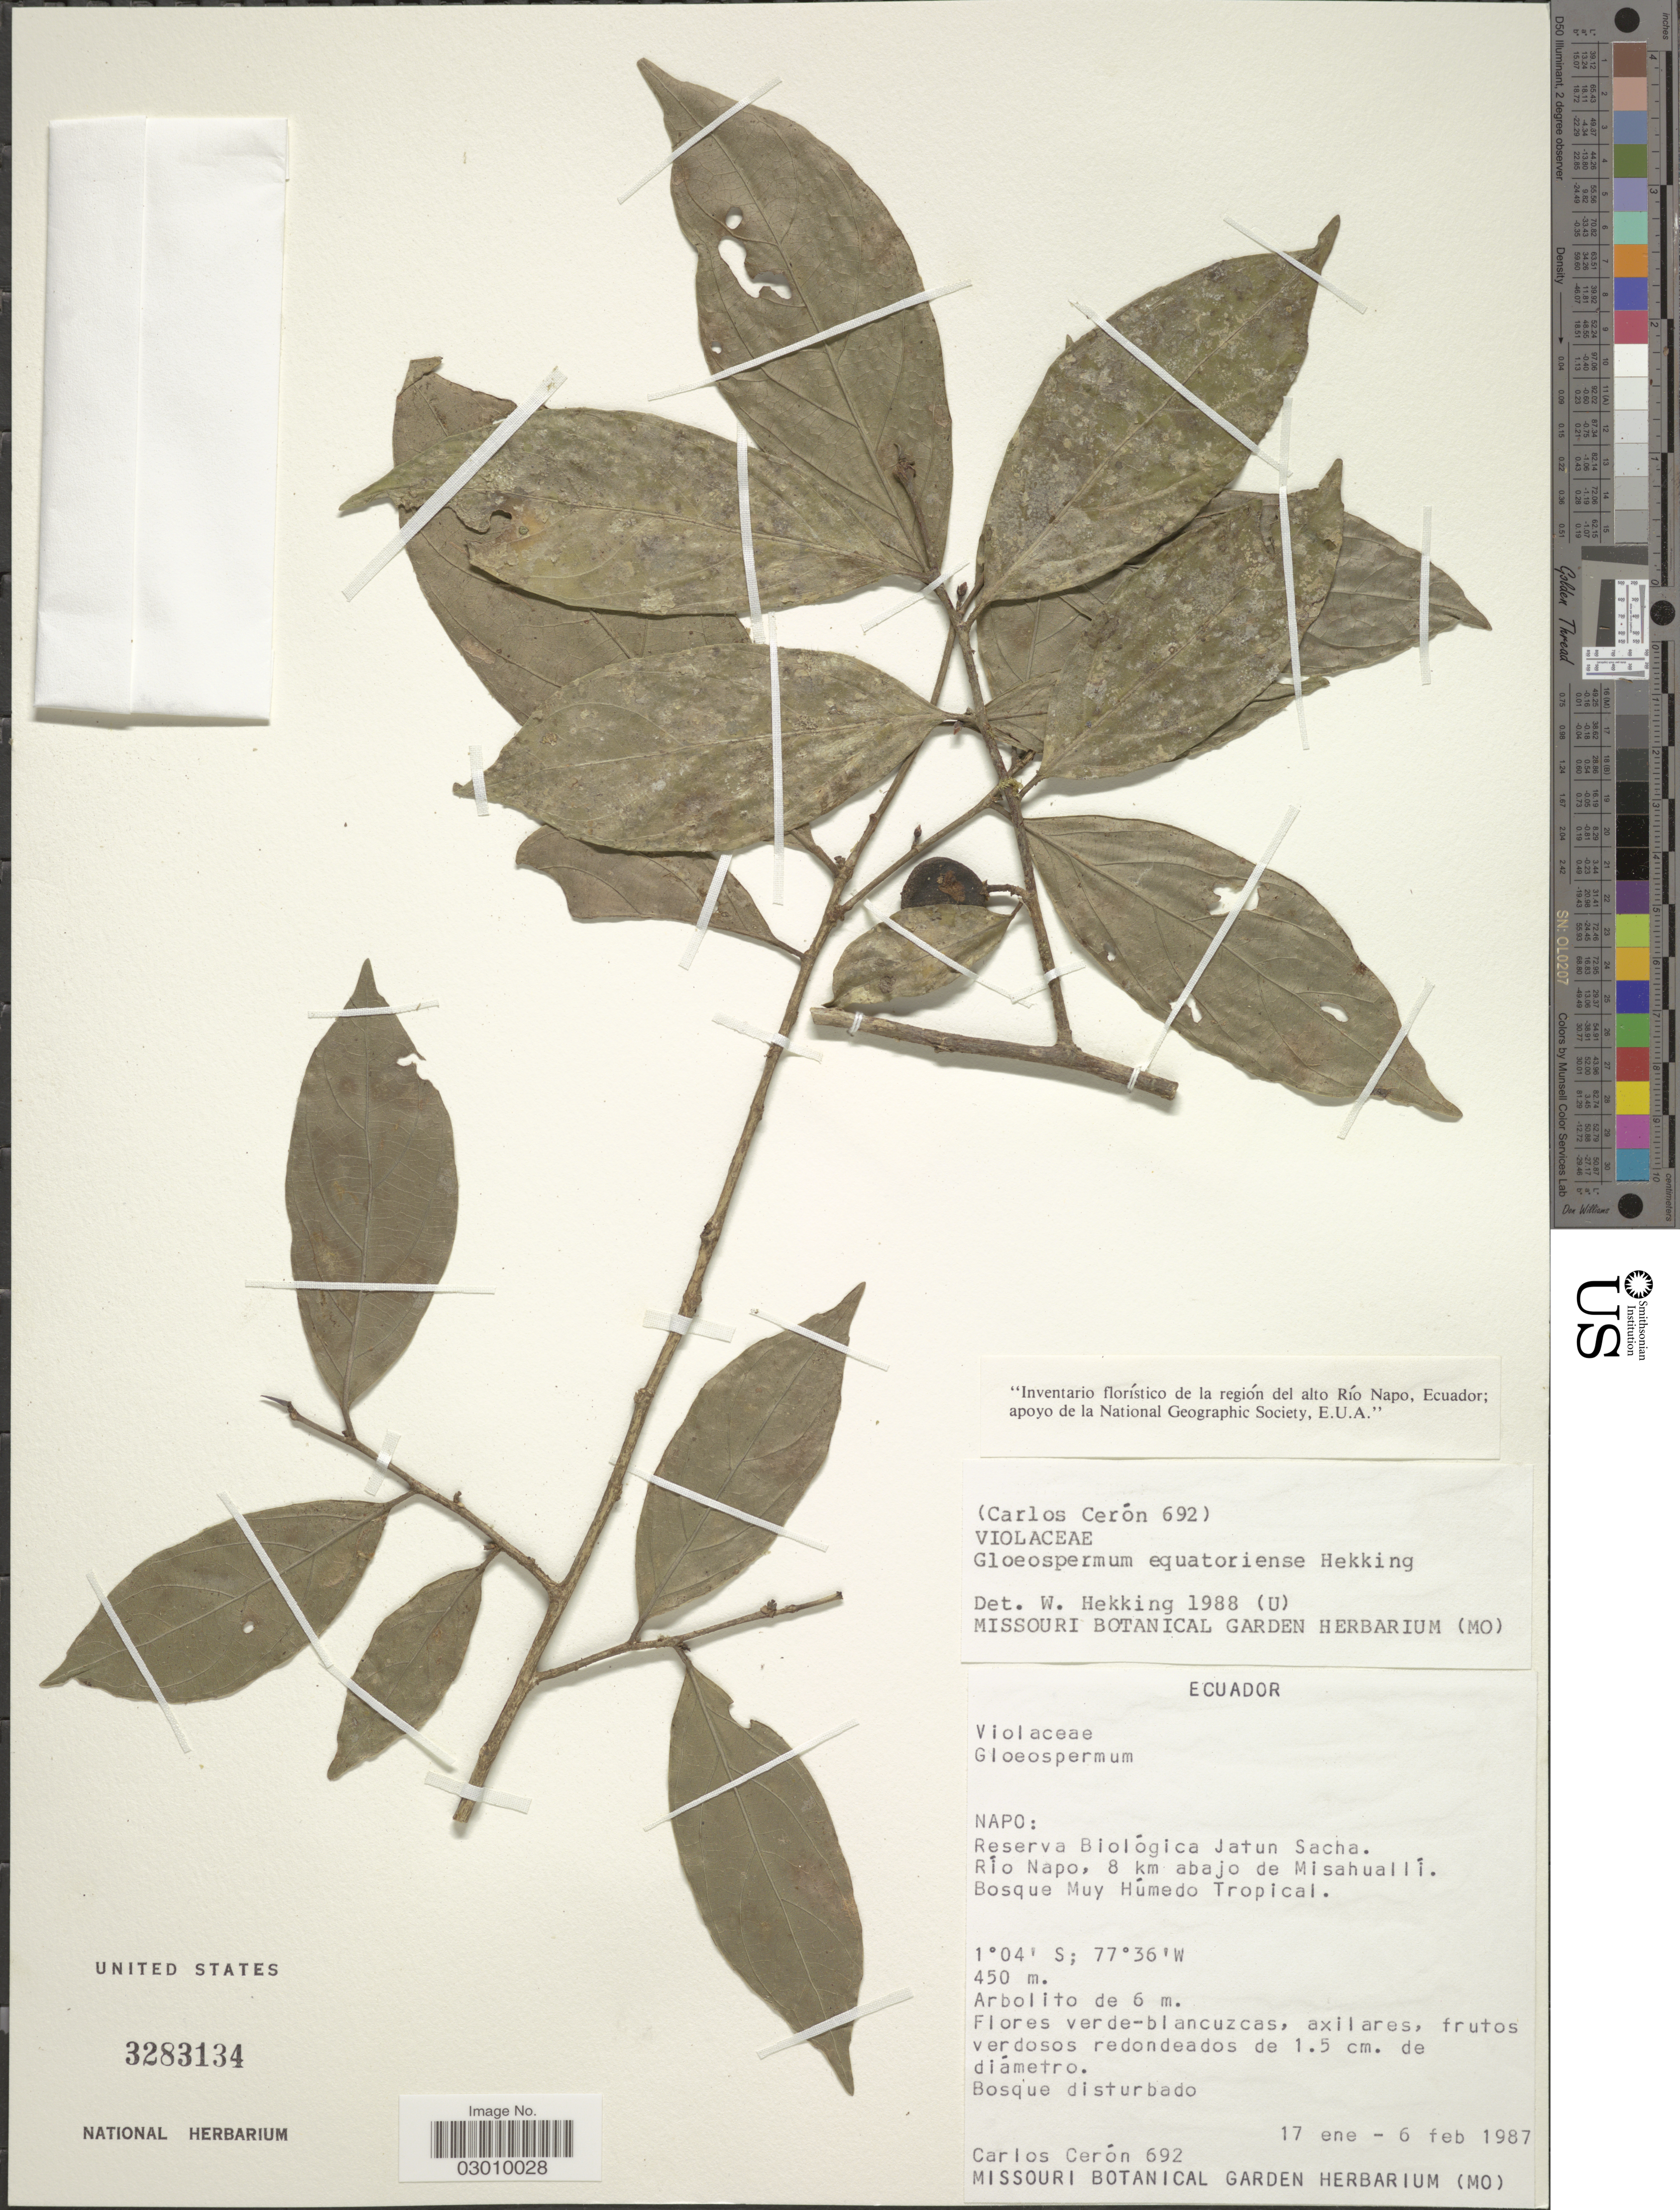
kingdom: Plantae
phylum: Tracheophyta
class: Magnoliopsida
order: Malpighiales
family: Violaceae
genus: Gloeospermum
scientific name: Gloeospermum equatoriense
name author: Hekking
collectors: C. E. Cerón M.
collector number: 692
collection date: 1987-01-17/1987-02-06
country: Ecuador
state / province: Napo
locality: Reserva Biológica Jatun Sacha, Río Napo, 8 km abajo de Misahuallí, Bosque Muy Húmedo Tropical.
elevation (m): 450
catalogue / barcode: US 3283134